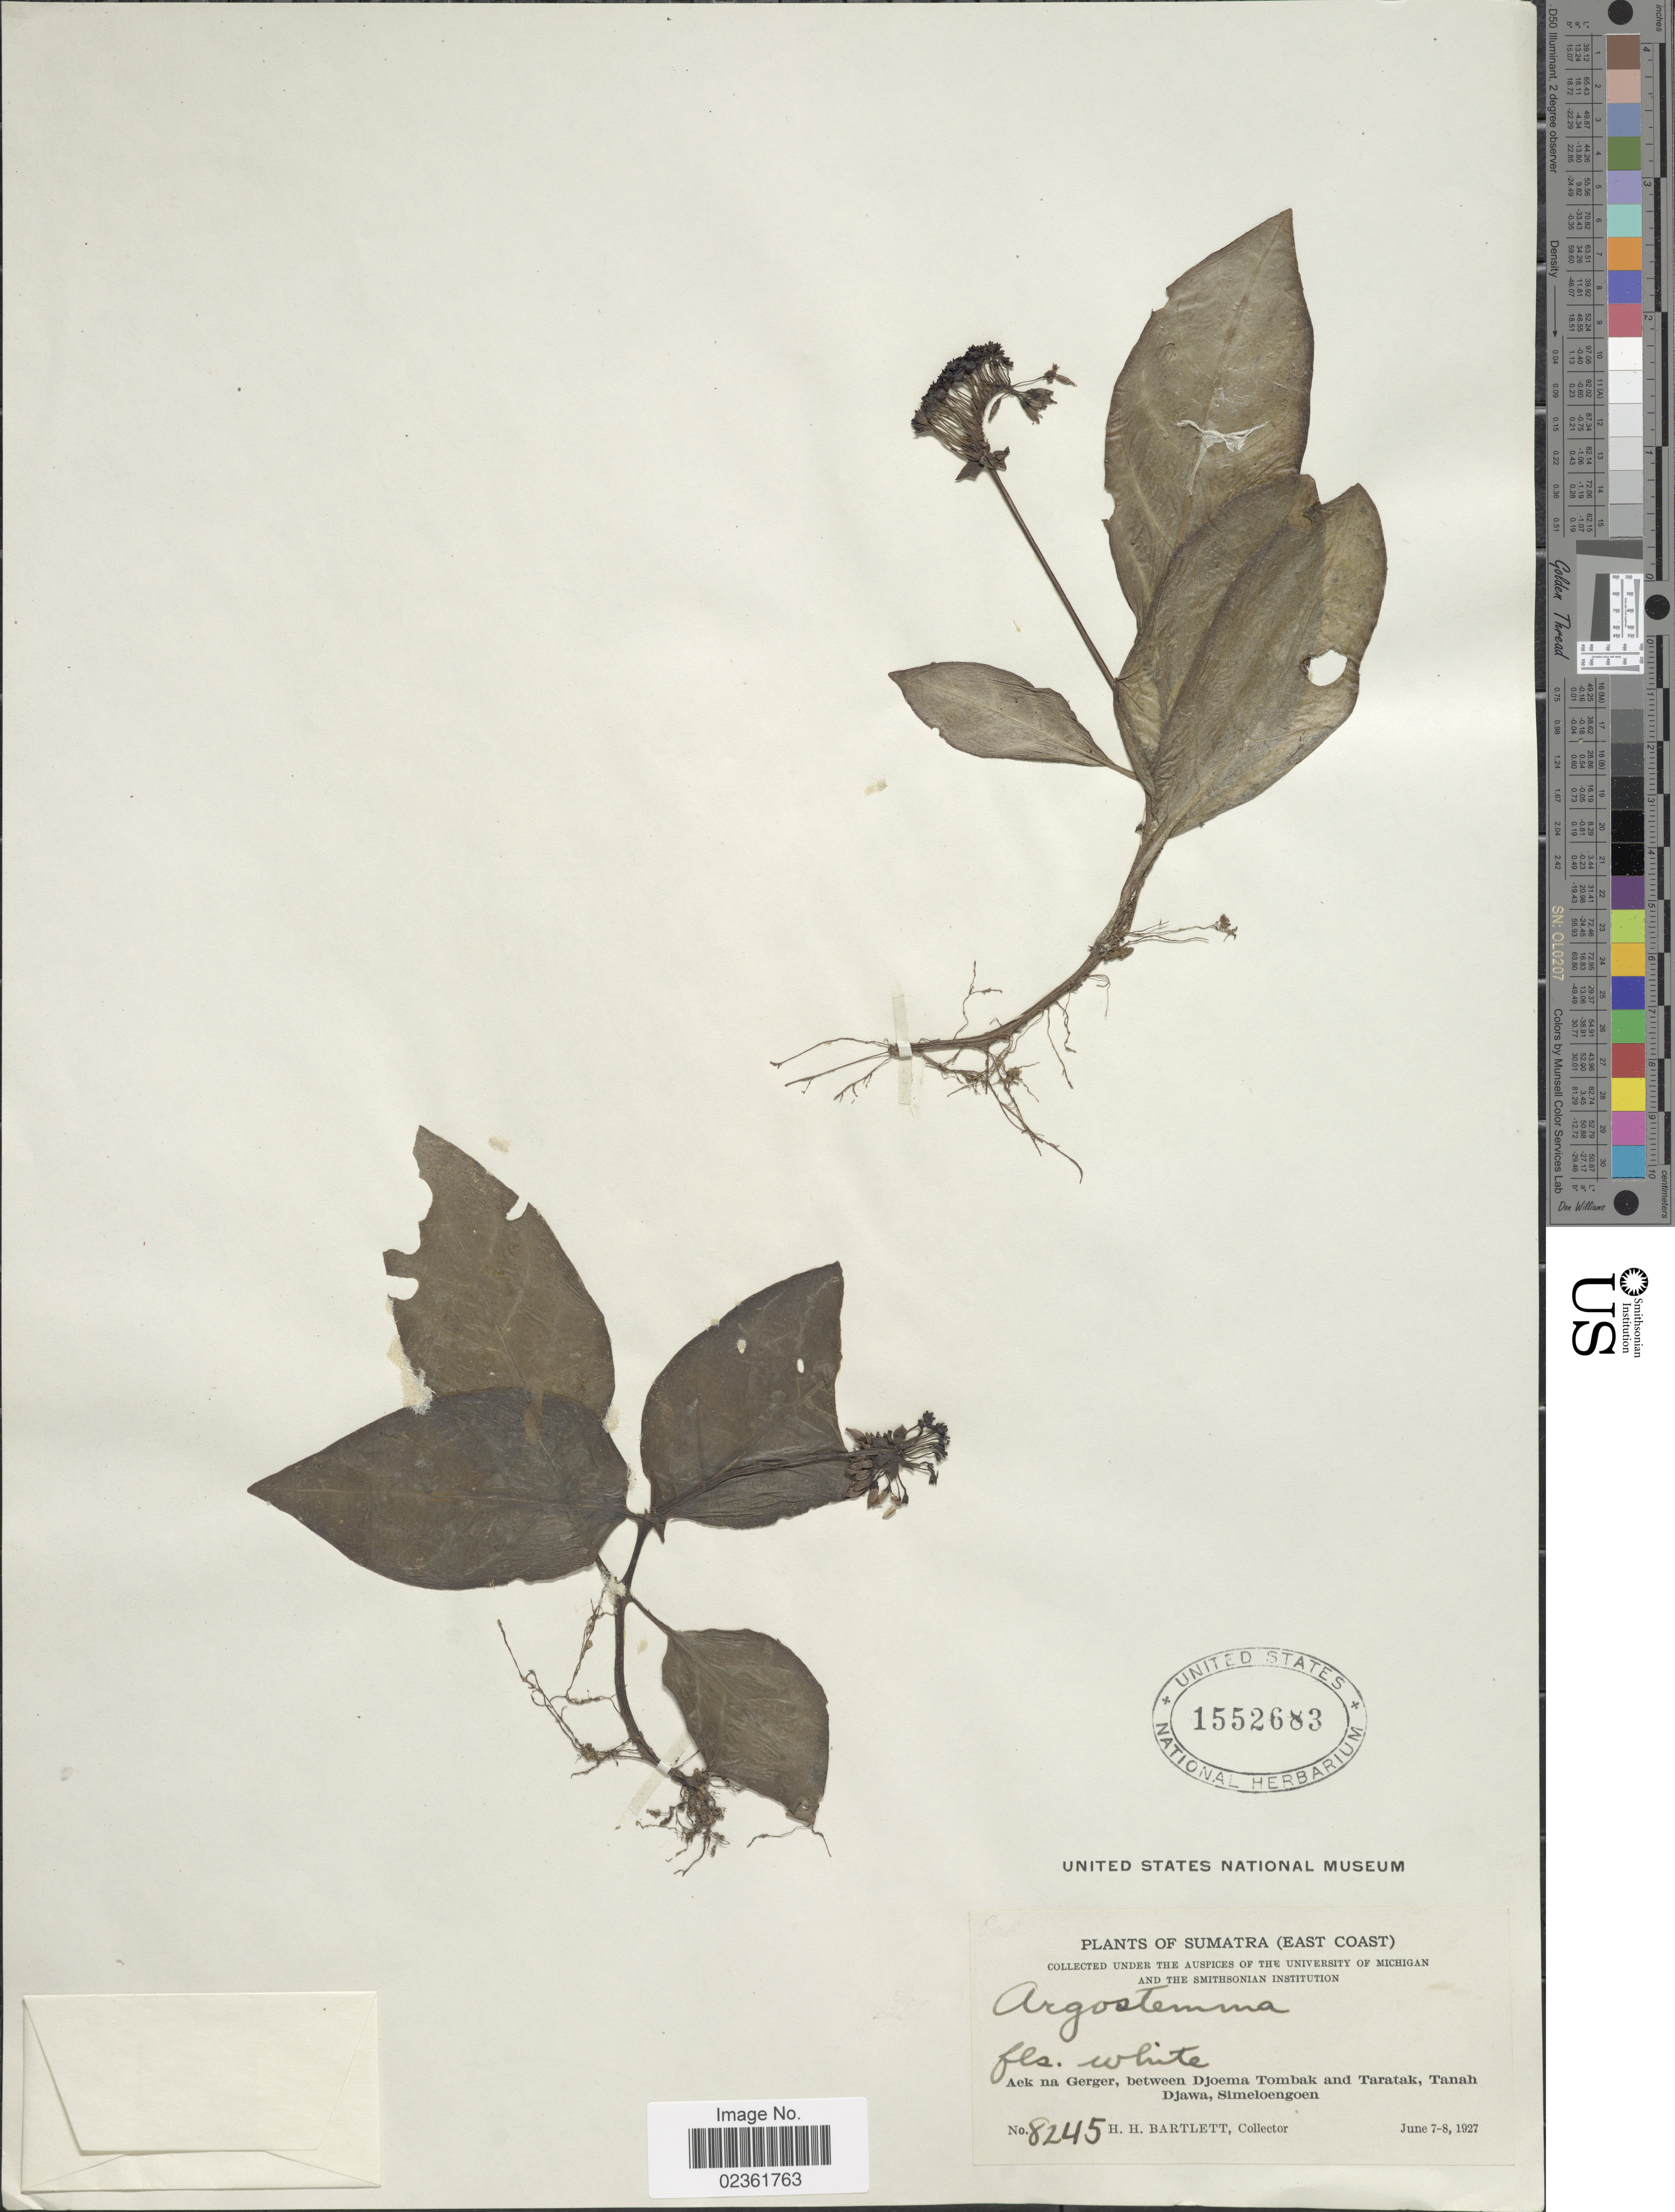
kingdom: Plantae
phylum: Tracheophyta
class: Magnoliopsida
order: Gentianales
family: Rubiaceae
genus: Argostemma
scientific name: Argostemma sp.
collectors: H. H. Bartlett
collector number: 8245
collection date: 1927-06-07/1927-06-08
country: Indonesia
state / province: Sumatra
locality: (East Coast), Aek na Gerger, between Djoema Tombak and Taratak, Tanah Djawa, Simeloengoen.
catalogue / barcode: US 1552683